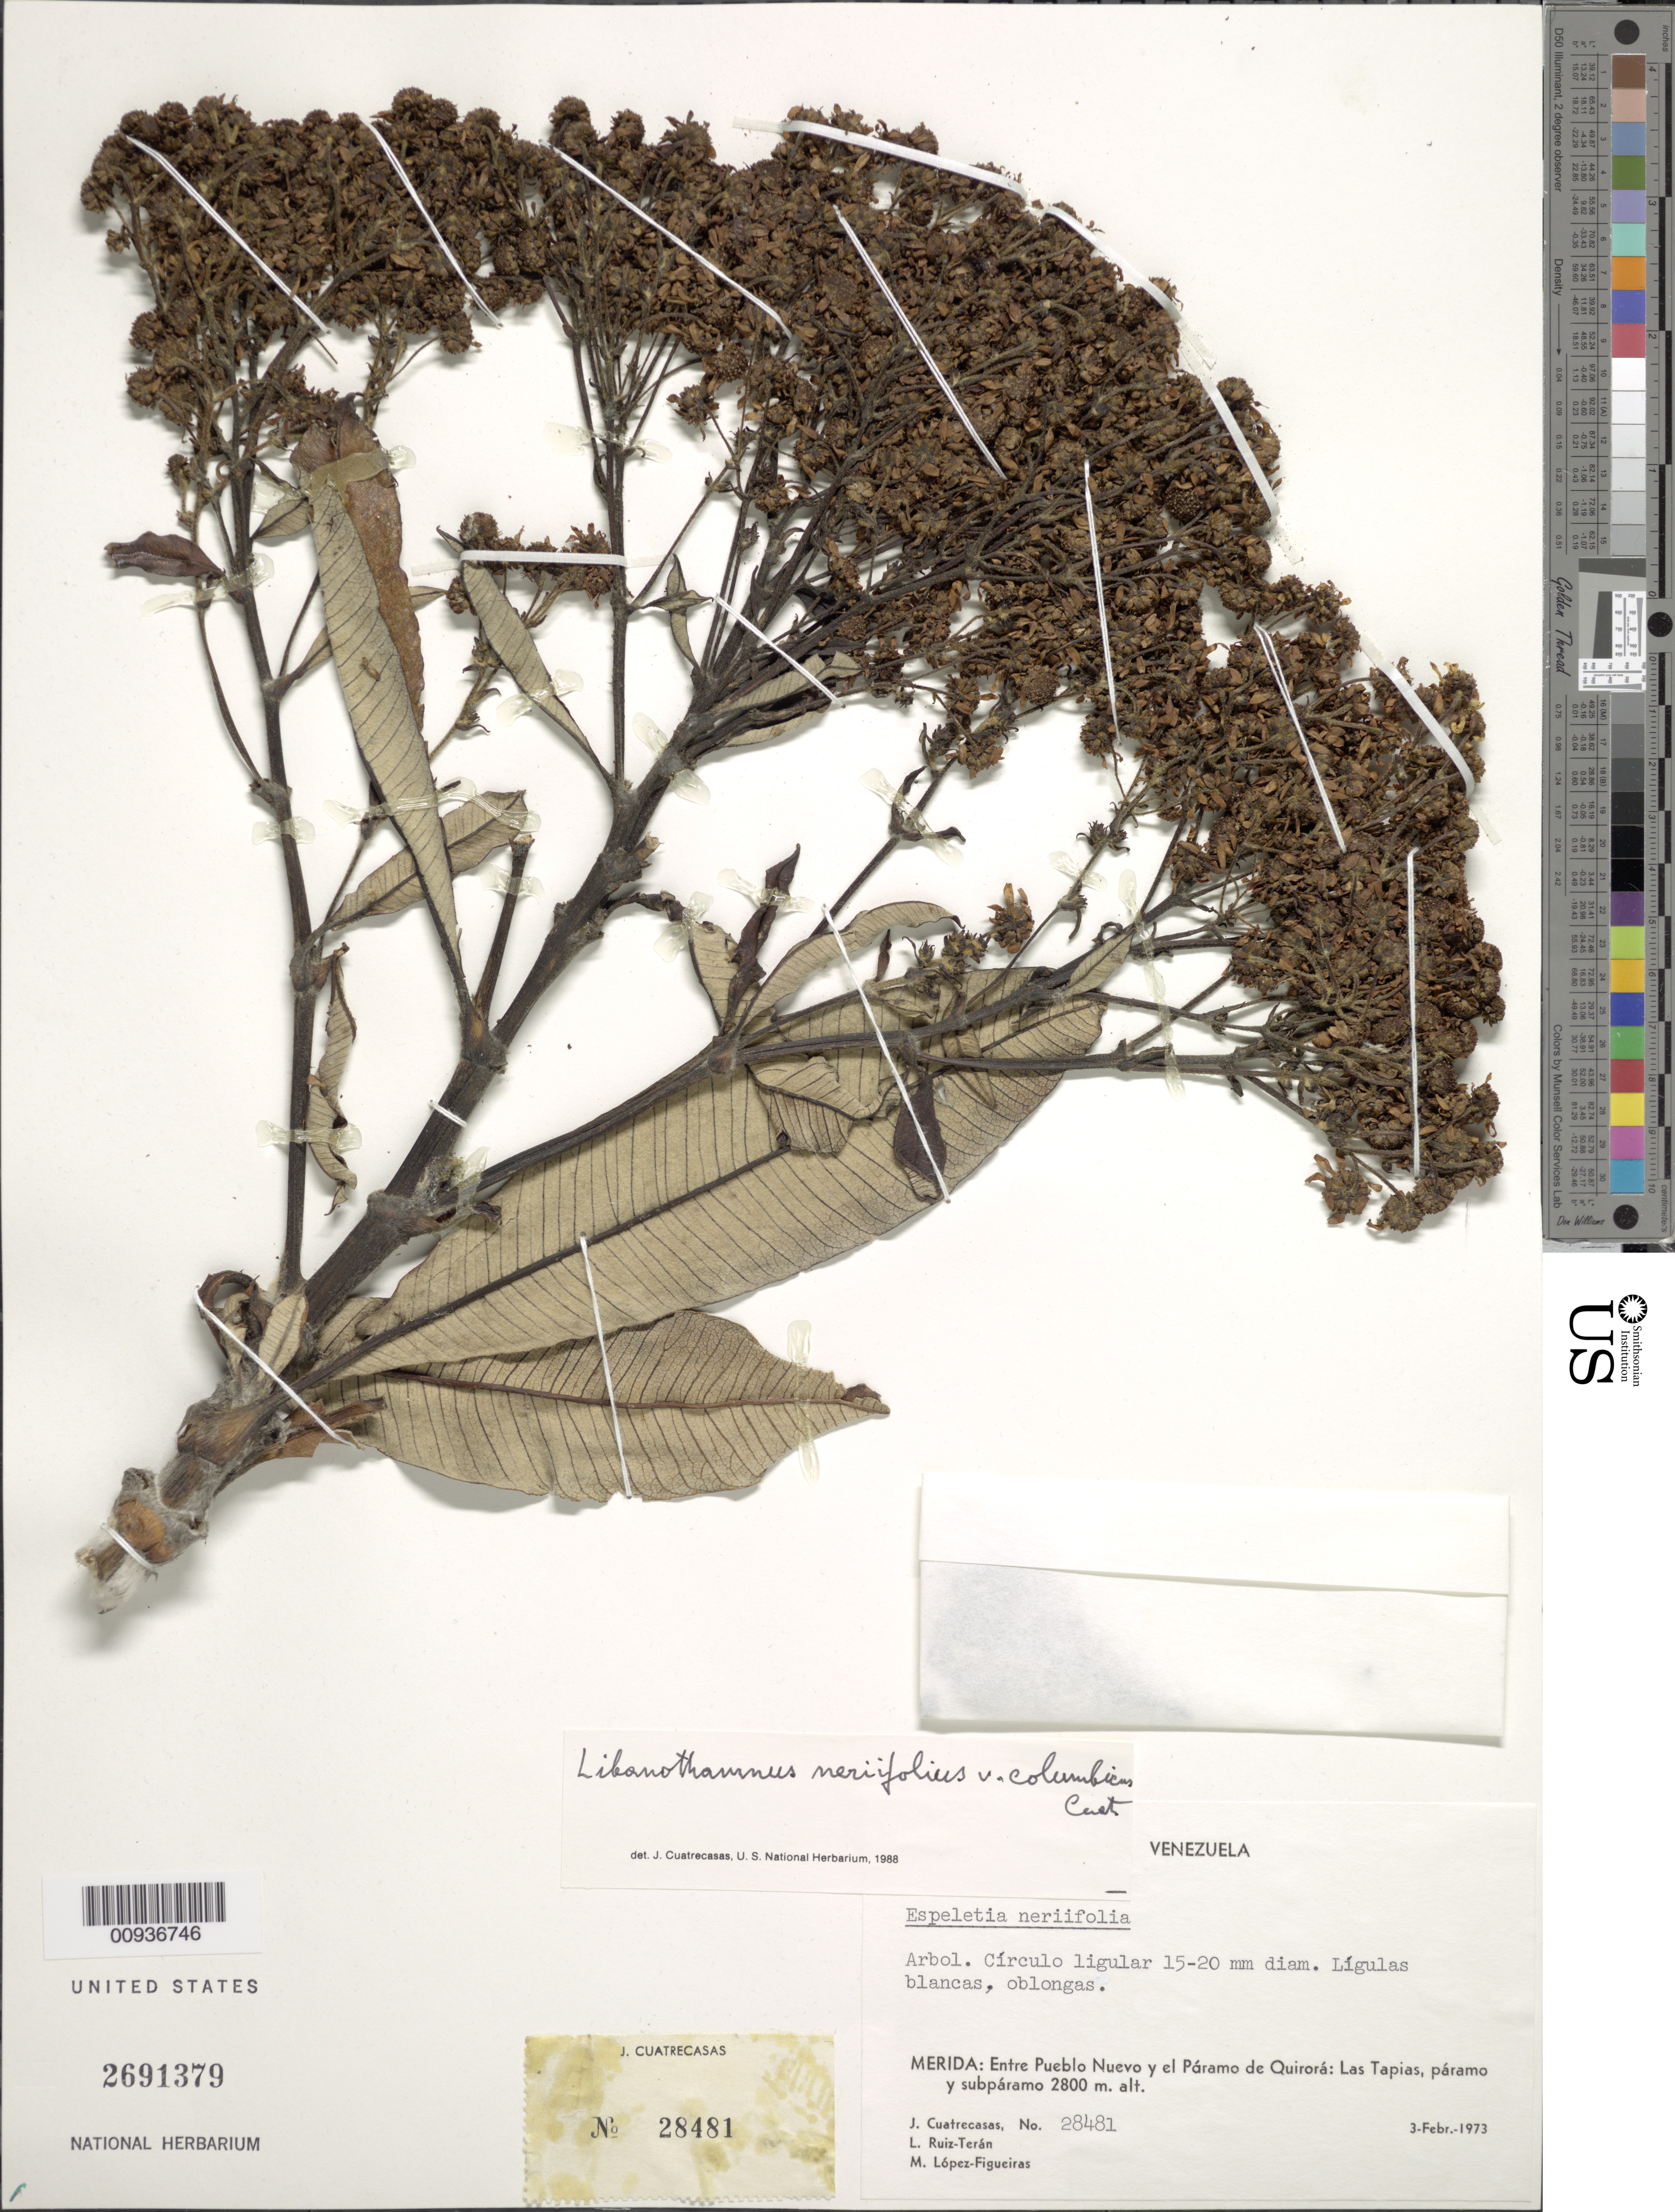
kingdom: Plantae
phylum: Tracheophyta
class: Magnoliopsida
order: Asterales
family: Asteraceae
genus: Libanothamnus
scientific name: Libanothamnus neriifolius var. columbicus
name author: (Cuatrec.) Cuatrec.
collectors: J. Cuatrecasas, L. E. Ruíz-Terán & M. López Figueiras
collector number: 28481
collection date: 1973-02-03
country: Venezuela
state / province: Mérida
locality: Entre Pueblo Nuevo y el Paramo de Quirora, Las Tapias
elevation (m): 2800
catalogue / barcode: US 2691379